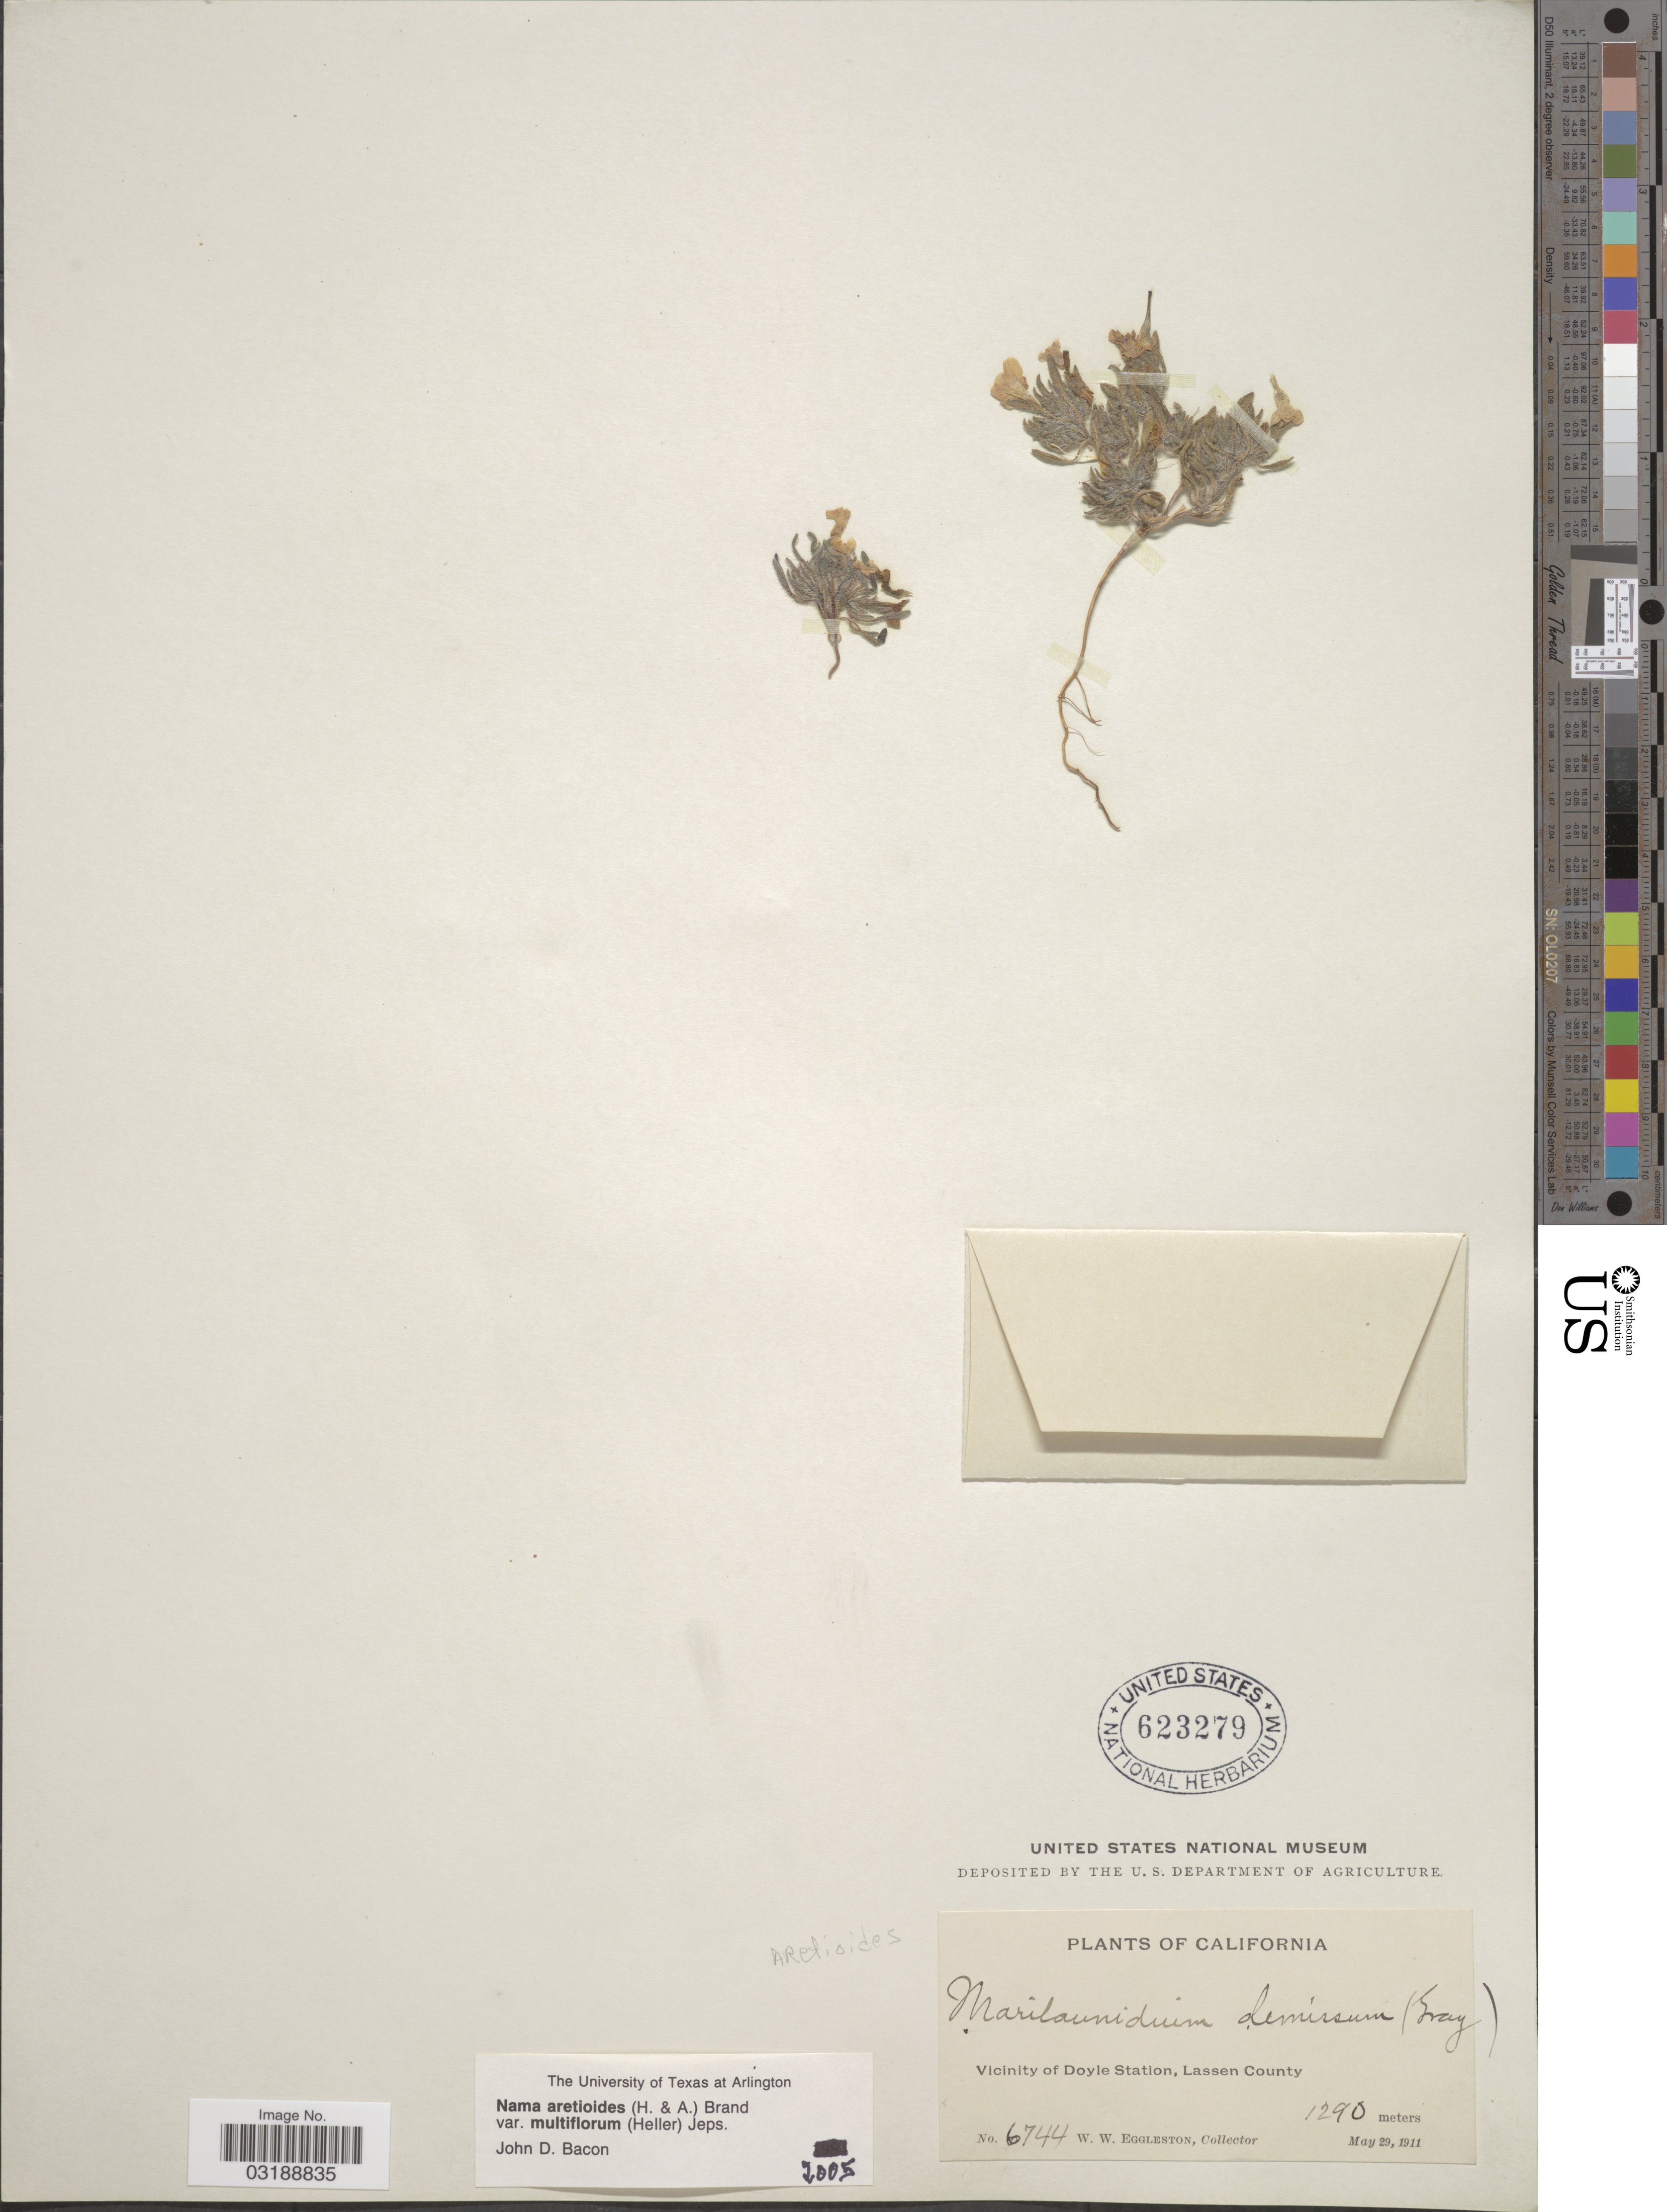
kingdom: Plantae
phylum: Tracheophyta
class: Magnoliopsida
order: Boraginales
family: Namaceae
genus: Nama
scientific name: Nama aretioides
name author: (Hook. & Arn.) Brand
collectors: W. W. Eggleston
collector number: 6744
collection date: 1911-05-29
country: United States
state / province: California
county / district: Lassen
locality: Vicinity of Doyle Station, Lassen County.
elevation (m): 1290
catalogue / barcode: US 623279